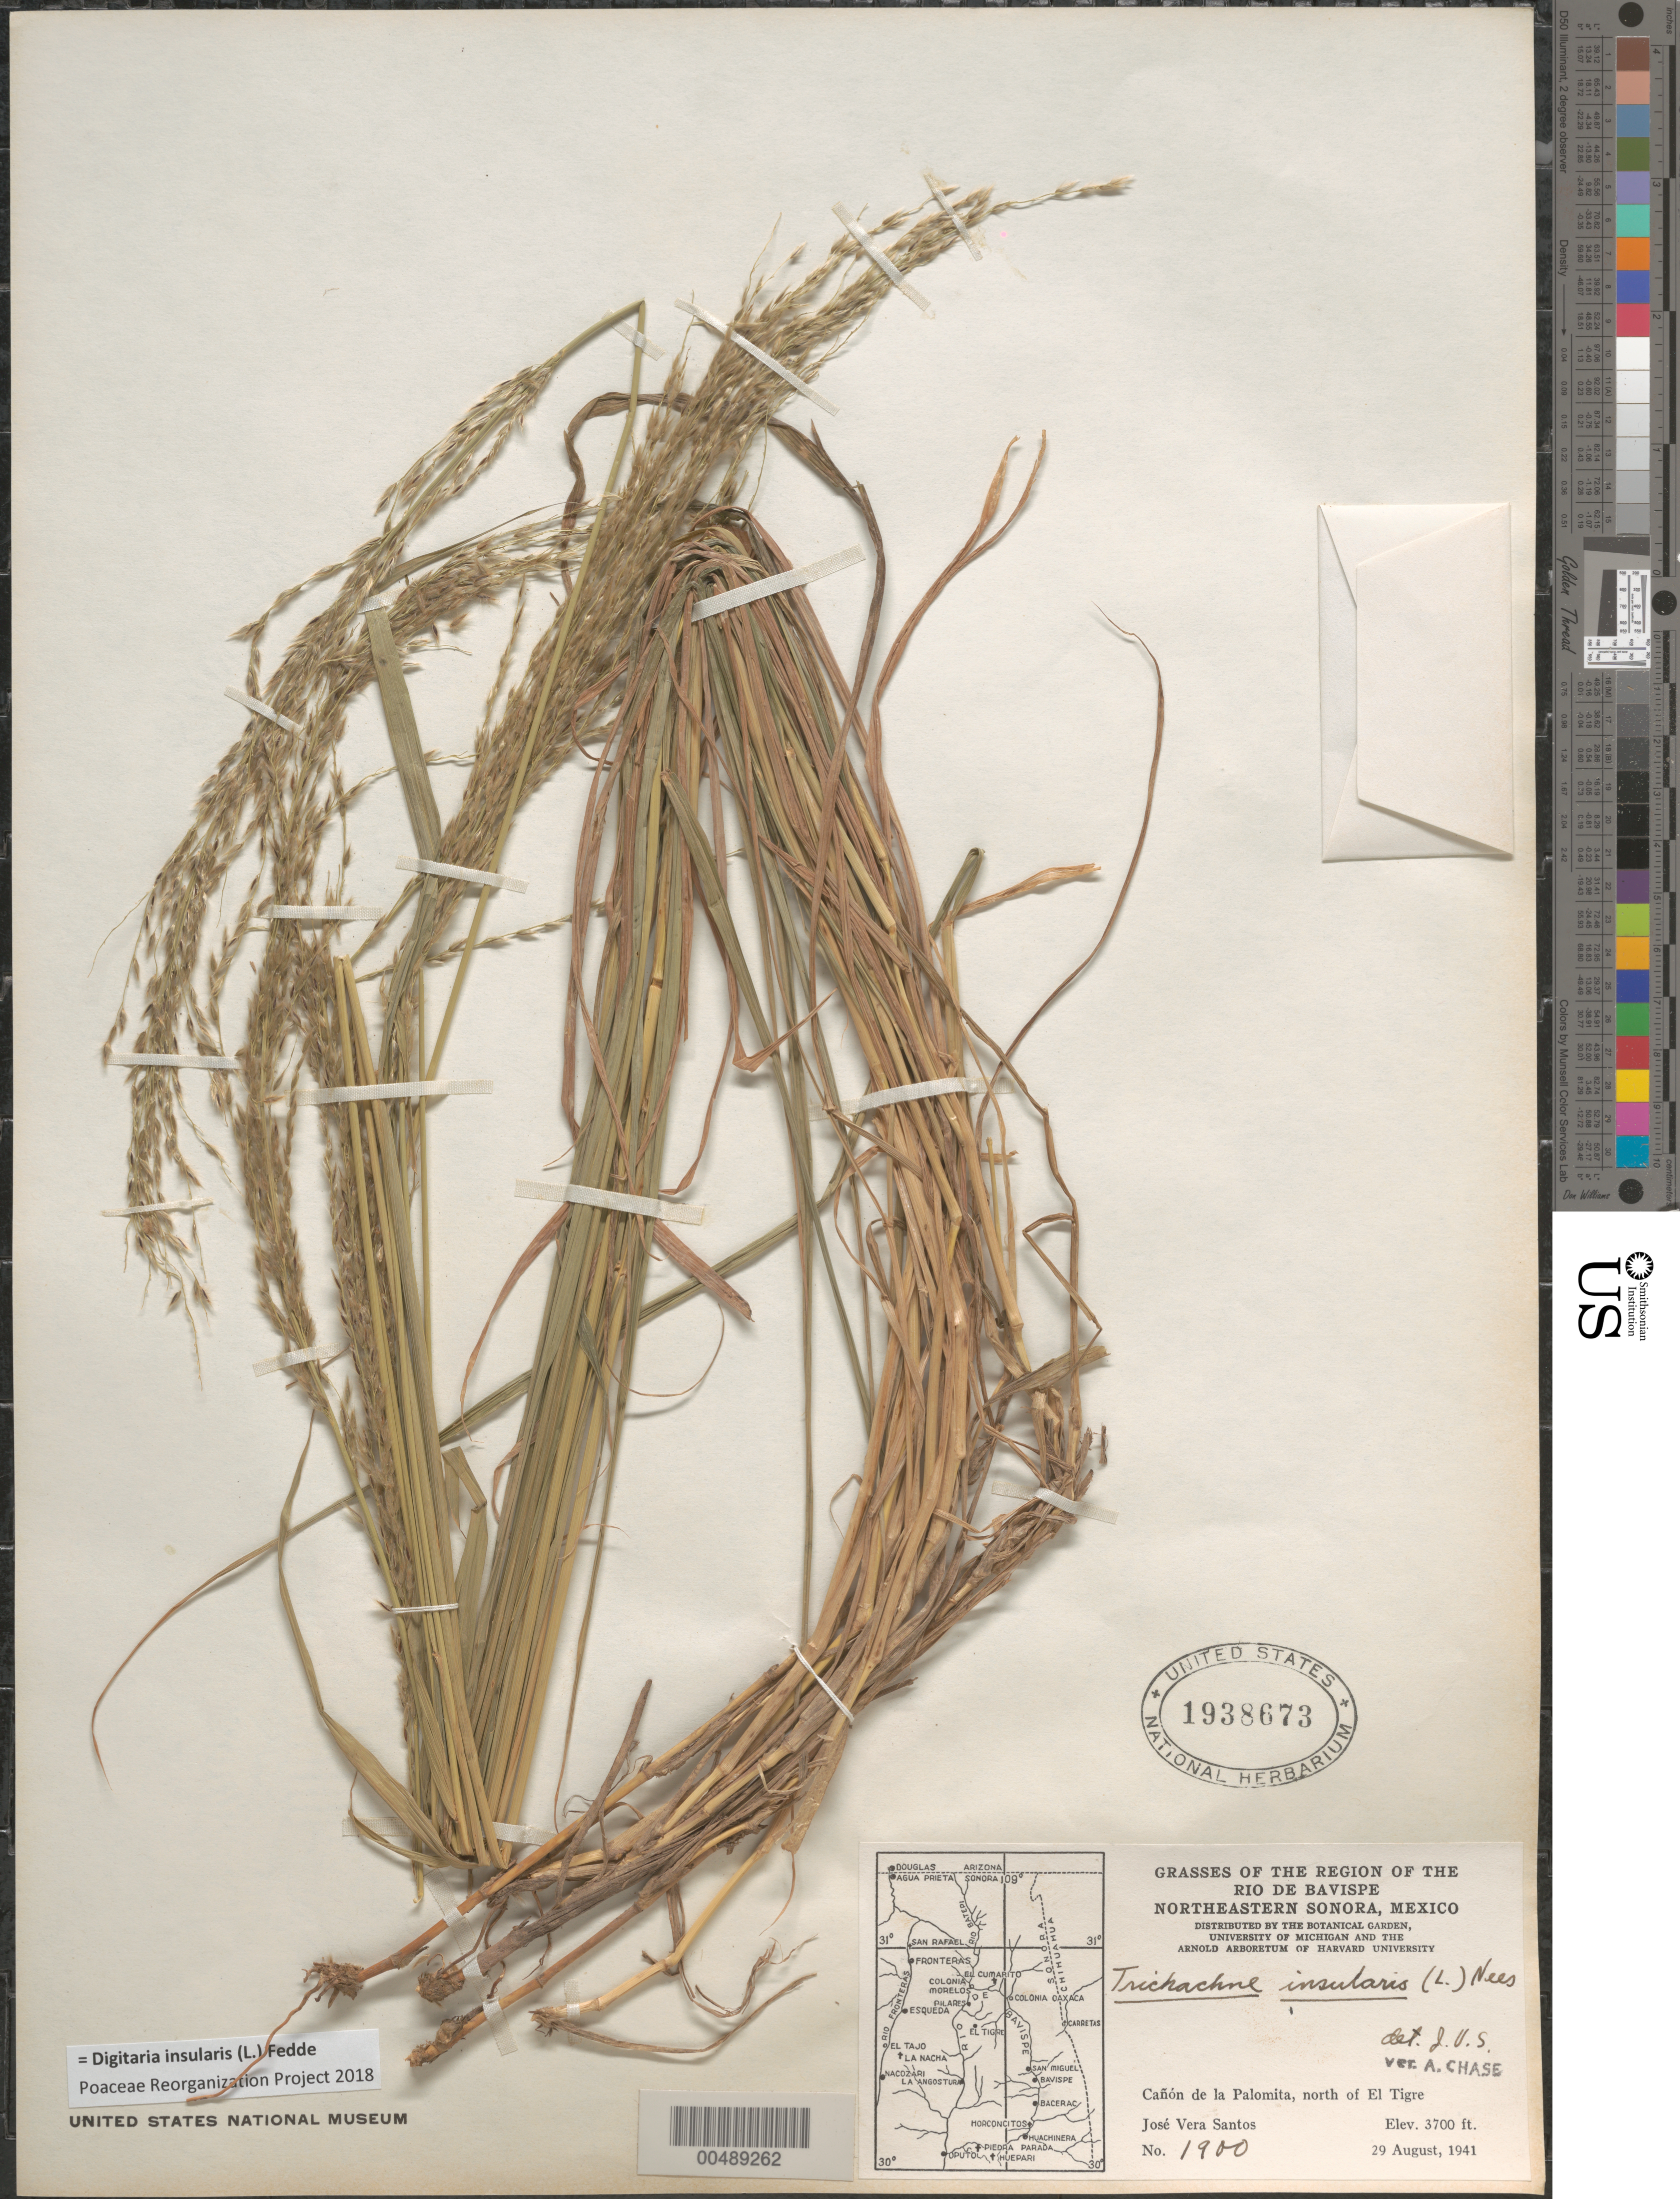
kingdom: Plantae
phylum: Tracheophyta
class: Liliopsida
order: Poales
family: Poaceae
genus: Digitaria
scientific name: Digitaria insularis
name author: (L.) Fedde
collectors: J. V. Santos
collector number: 1900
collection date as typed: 29 Aug 1941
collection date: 1941-08-29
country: Mexico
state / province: Sonora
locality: Region of the Rio de Bavispe, NE Sonora, Cañón de la Palomita, N of El Tigre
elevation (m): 1128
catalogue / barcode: US 1938673